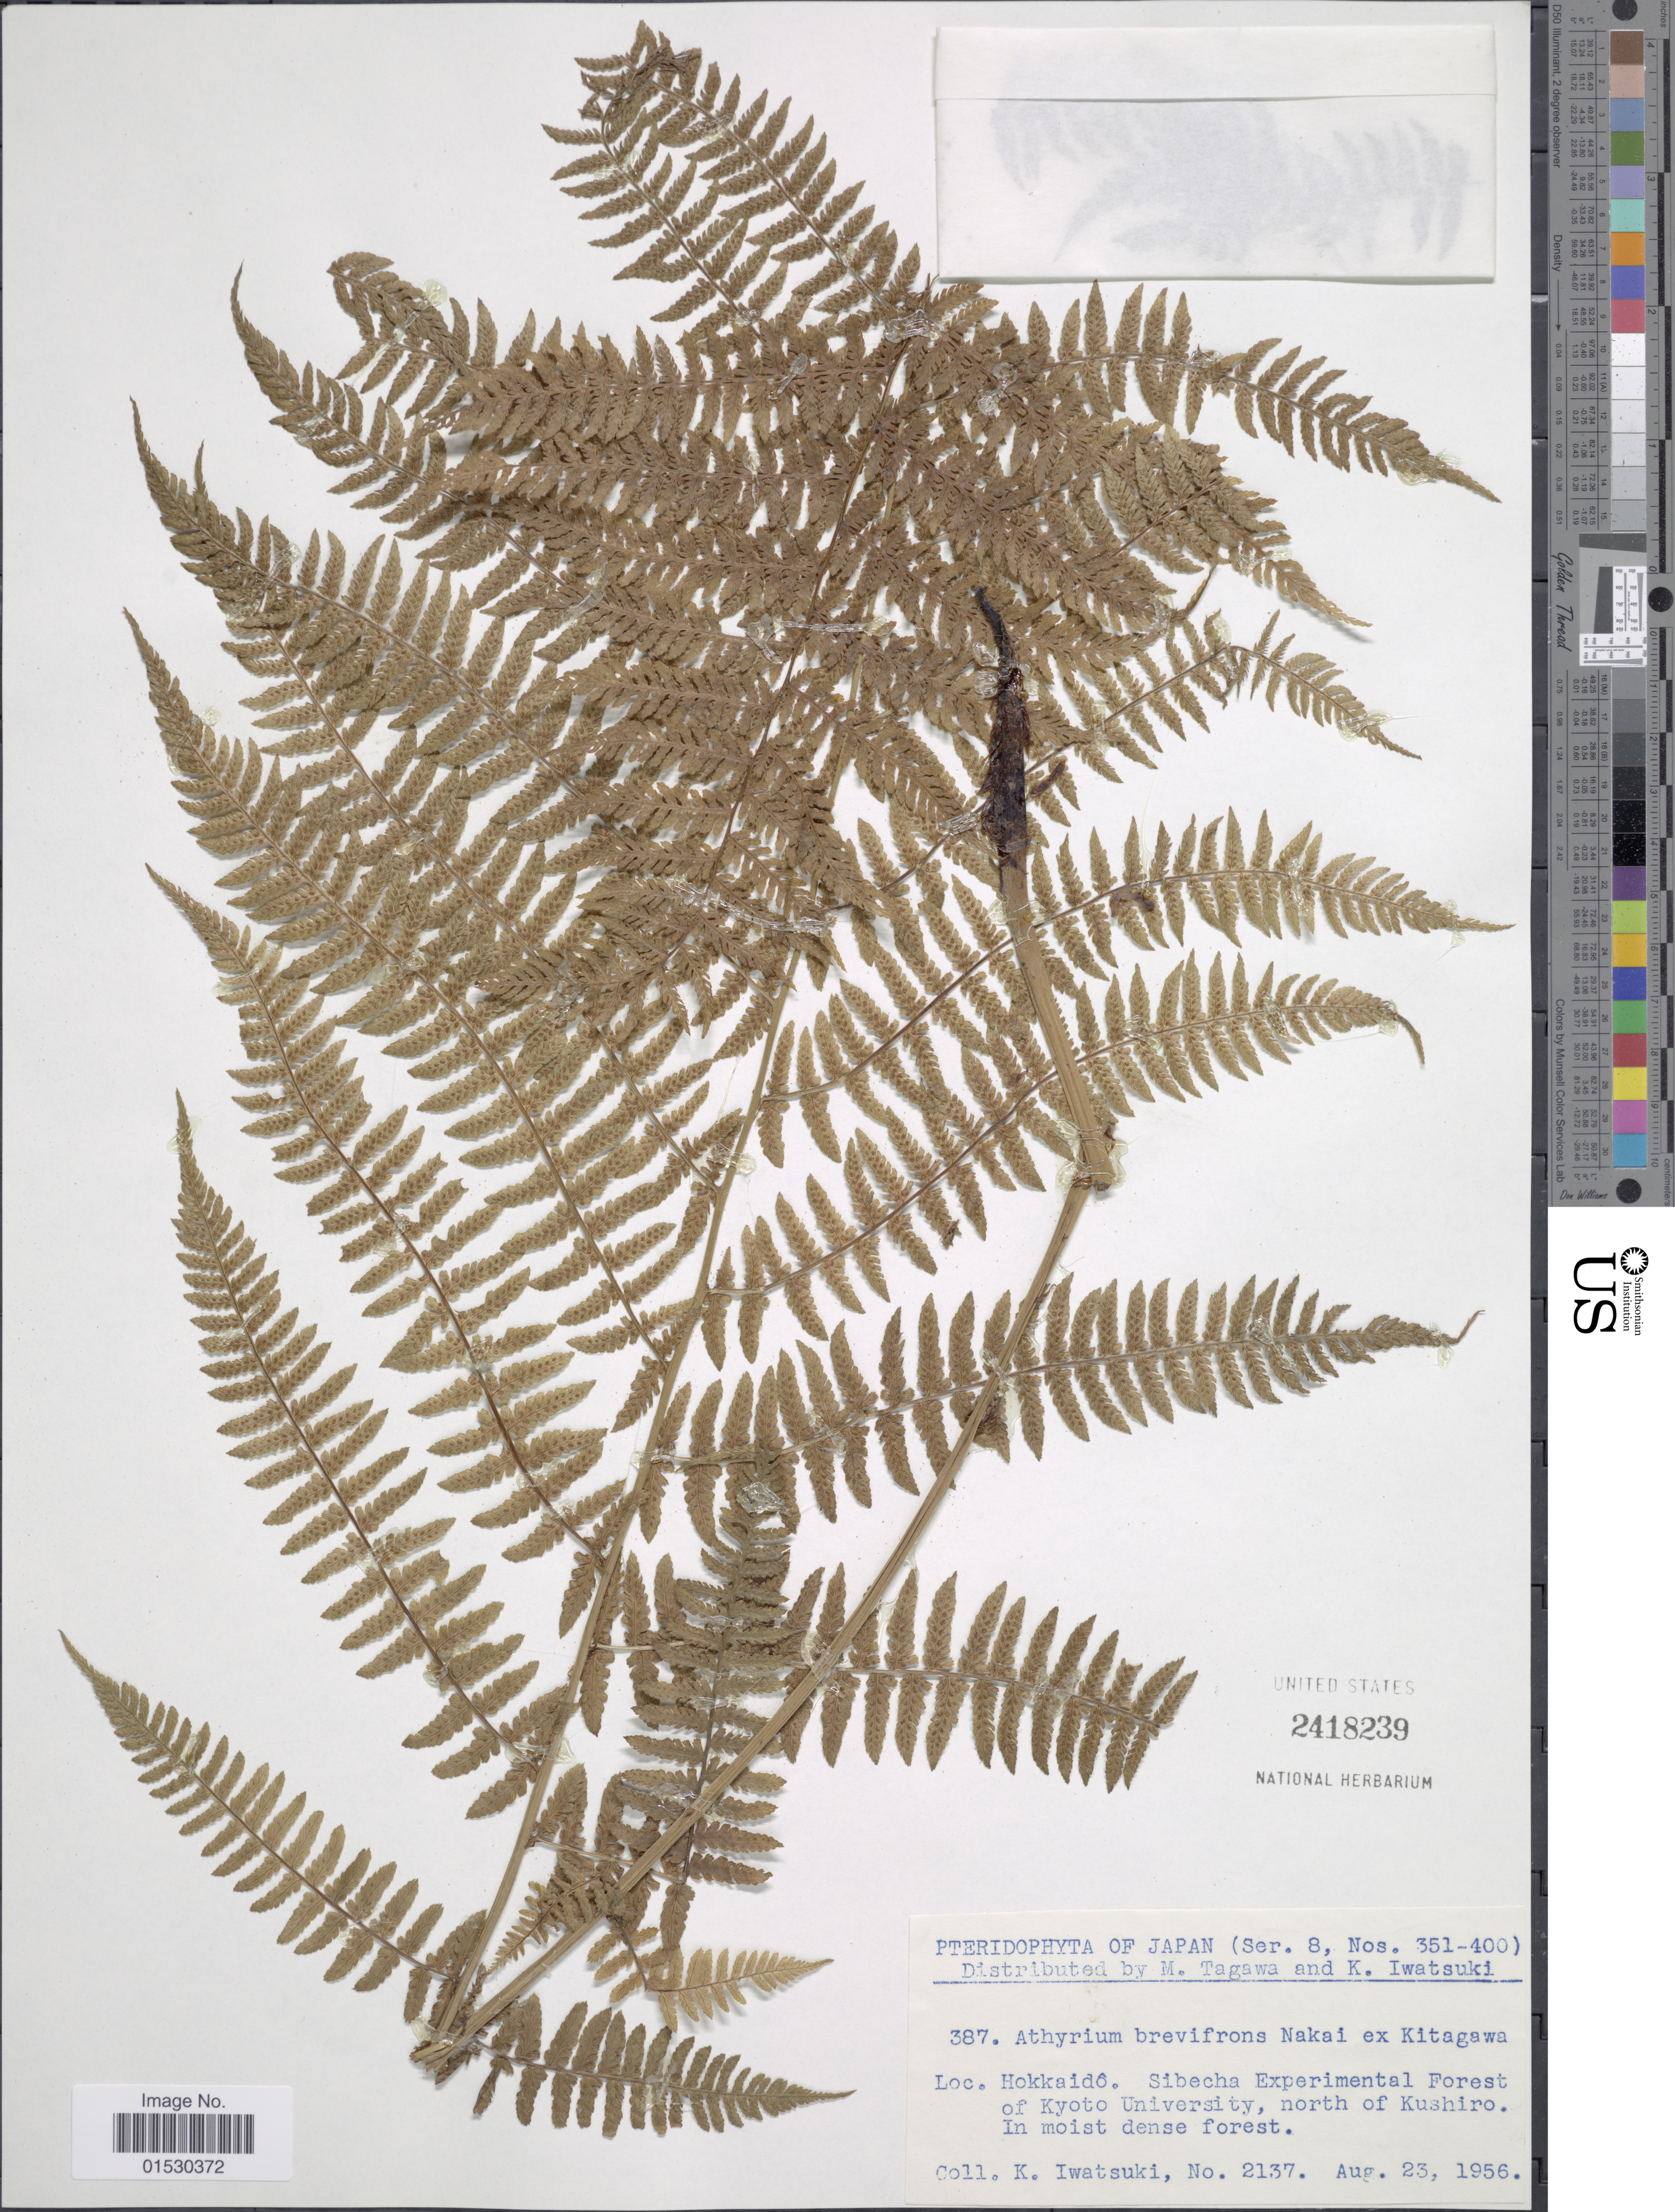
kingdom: Plantae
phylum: Tracheophyta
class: Polypodiopsida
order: Polypodiales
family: Athyriaceae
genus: Athyrium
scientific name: Athyrium brevifrons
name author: Nakai ex Kitag.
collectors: K. Iwatsuki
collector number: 2137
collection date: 1956-08-23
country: Japan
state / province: Hokkaidō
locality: Sibecha Experimental Forest of Kyoto University, north of Kushiro. In moist dense forest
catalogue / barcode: US 2418239